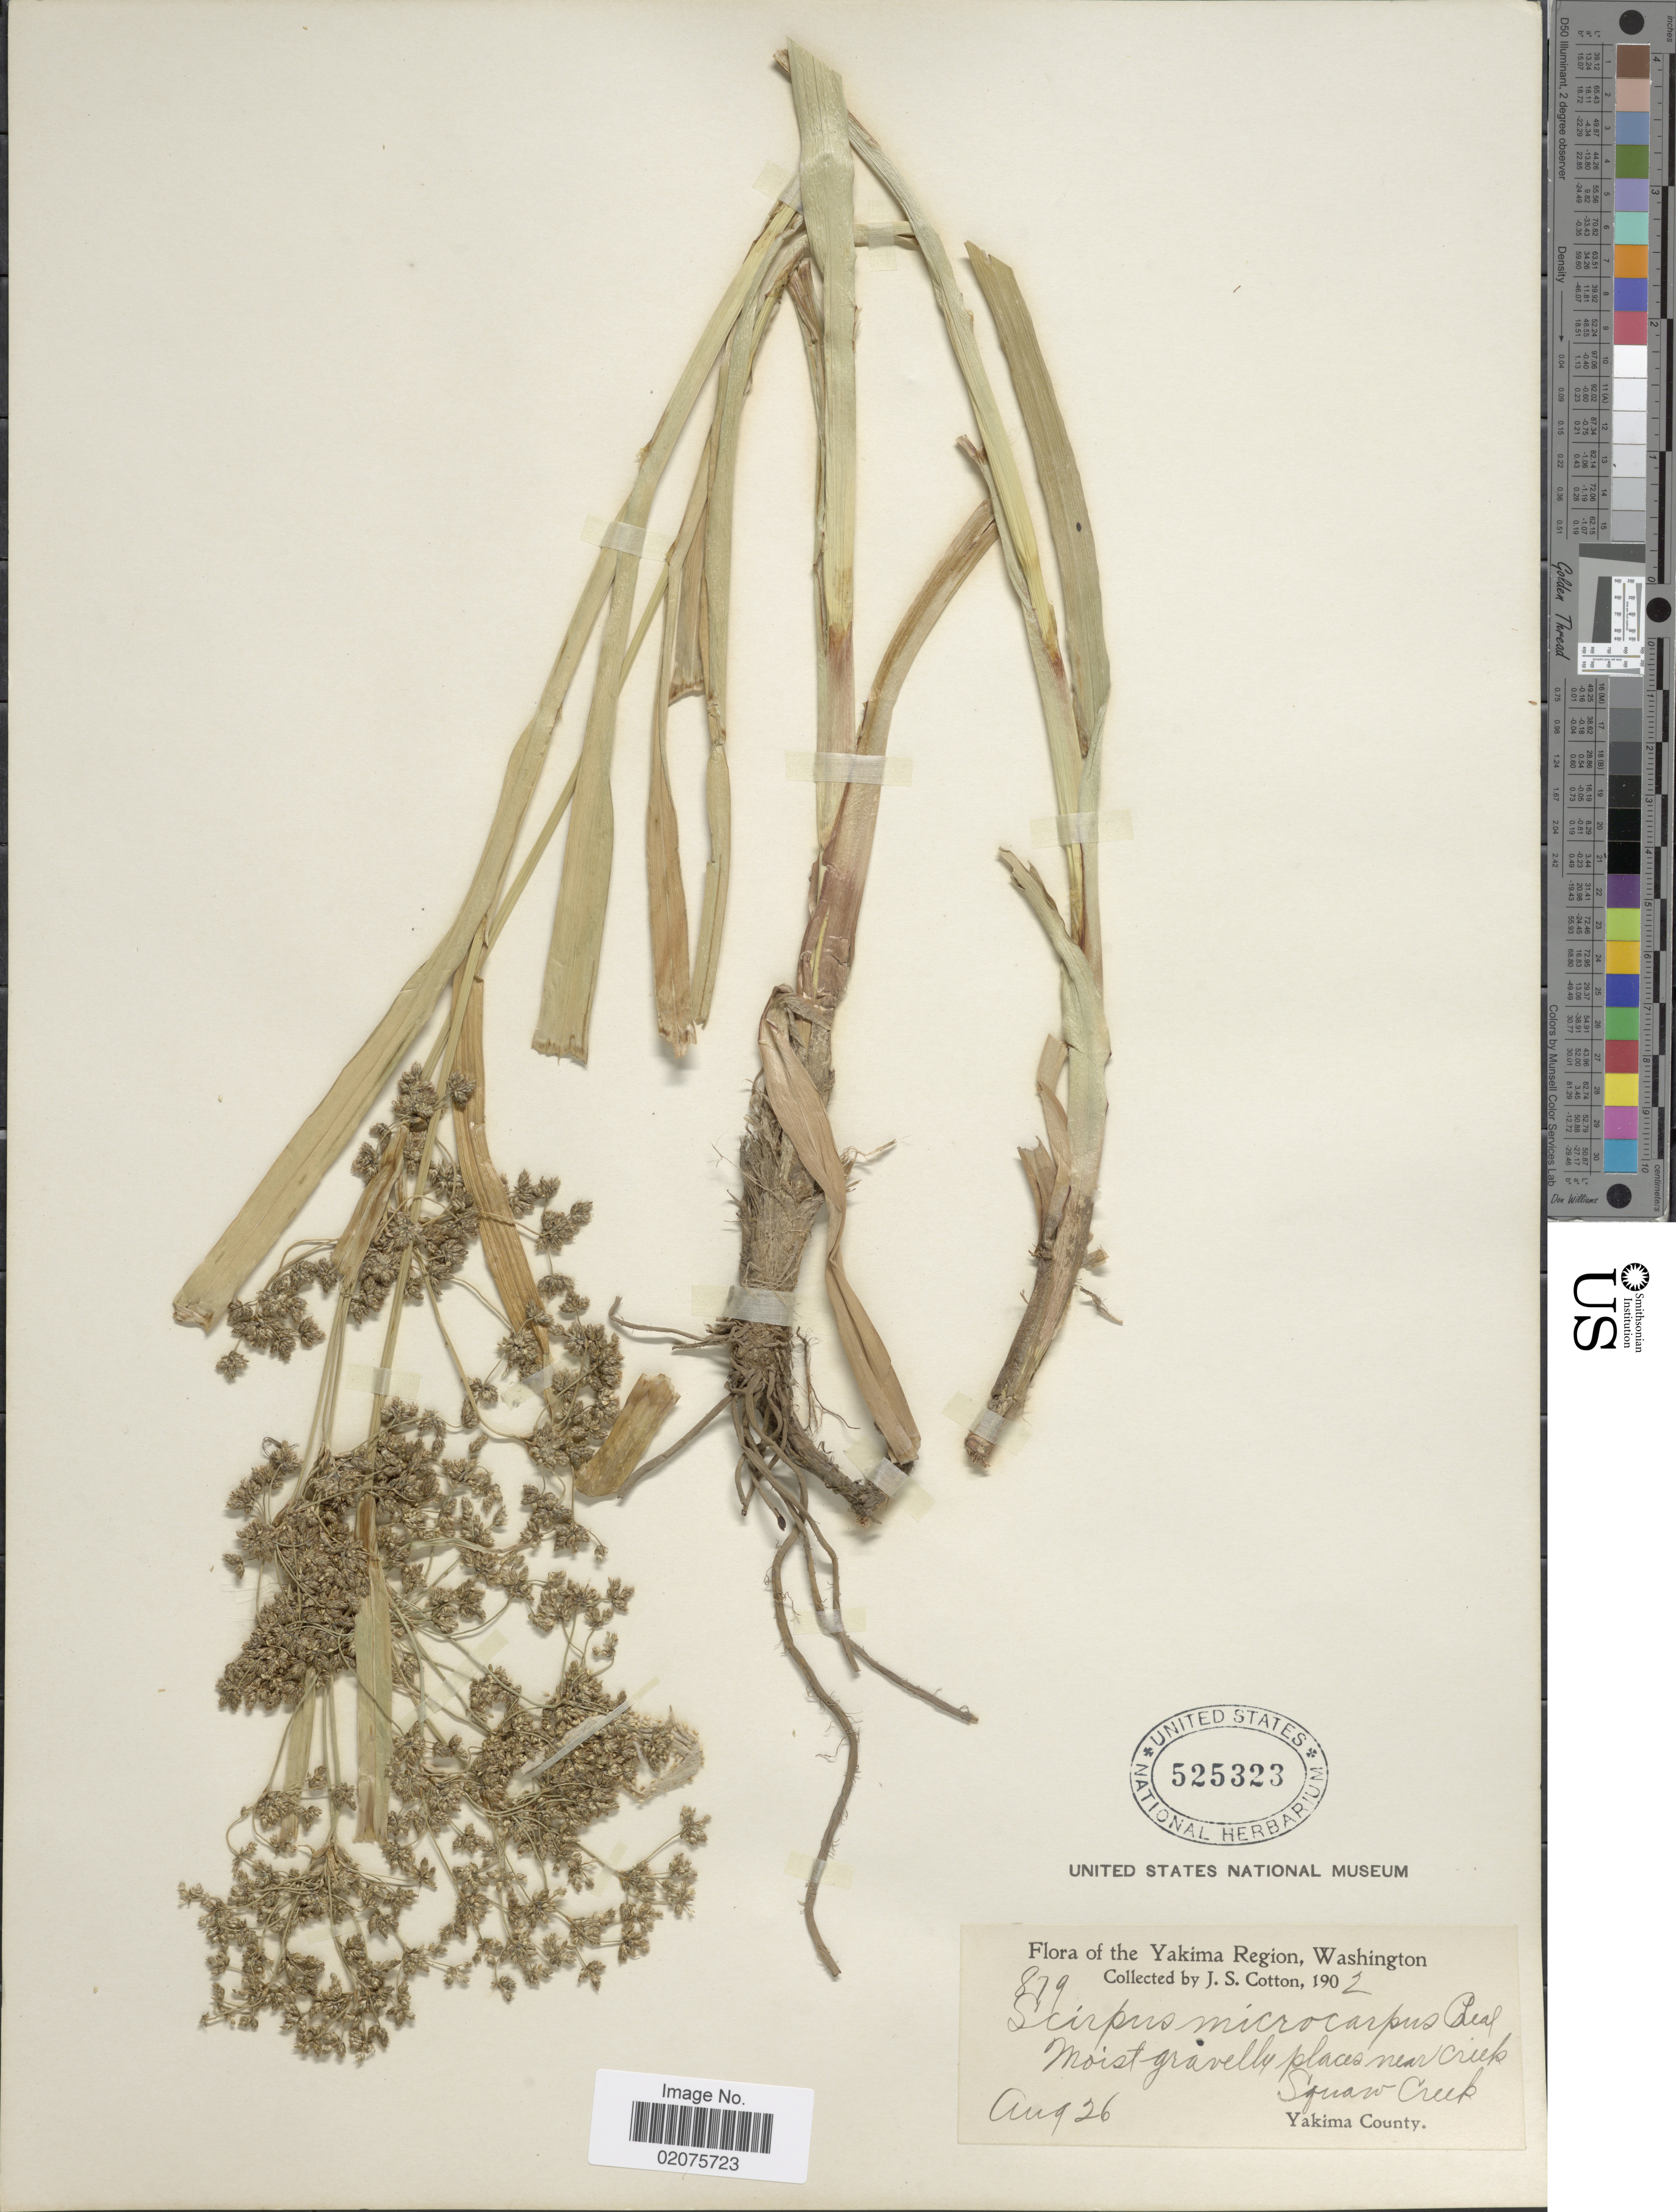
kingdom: Plantae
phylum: Tracheophyta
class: Liliopsida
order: Poales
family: Cyperaceae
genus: Scirpus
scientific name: Scirpus microcarpus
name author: J. Presl & C. Presl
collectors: J. S. Cotton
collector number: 879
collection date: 1902-08-26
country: United States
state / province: Washington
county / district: Yakima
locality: Yakima Region. Moist gravelly places near creek, Squaw Creek. Yakima County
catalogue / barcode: US 525323